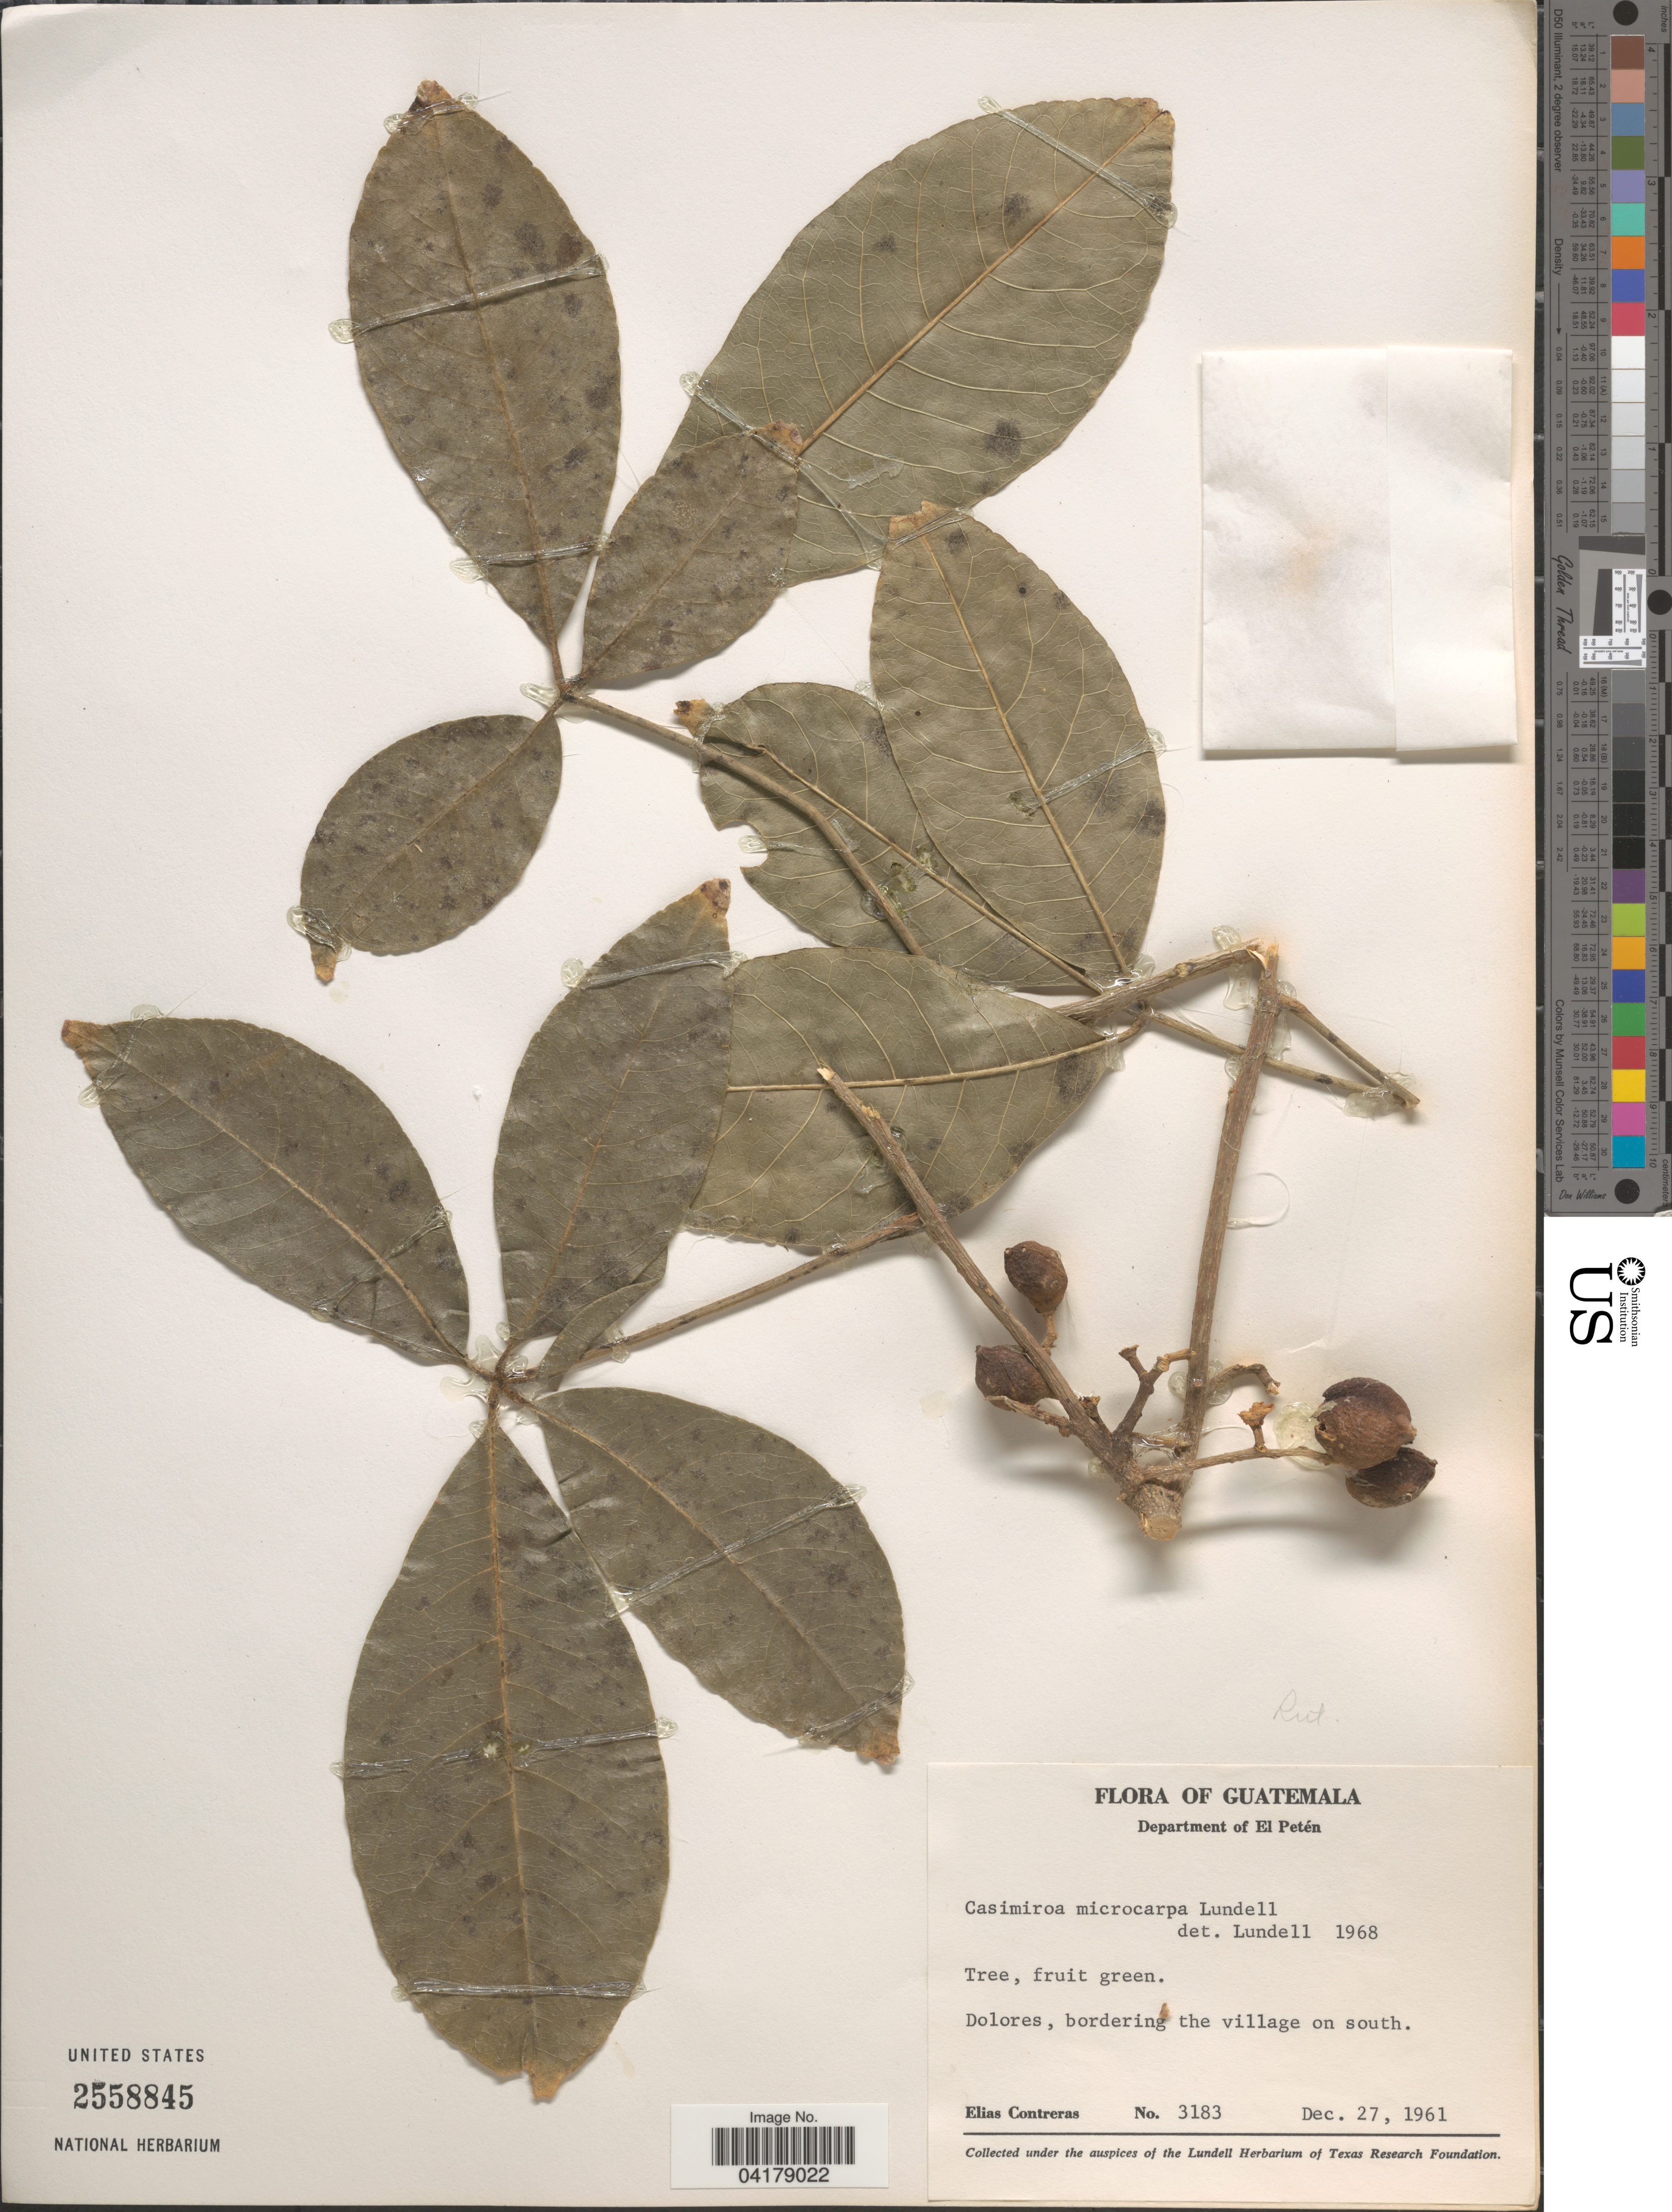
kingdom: Plantae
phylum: Tracheophyta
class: Magnoliopsida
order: Sapindales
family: Rutaceae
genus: Casimiroa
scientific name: Casimiroa microcarpa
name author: Lundell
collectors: E. Contreras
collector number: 3183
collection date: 1961-12-27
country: Guatemala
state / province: El Peten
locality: Department of El Petén. Dolores, bordering the village on south.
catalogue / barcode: US 2558845